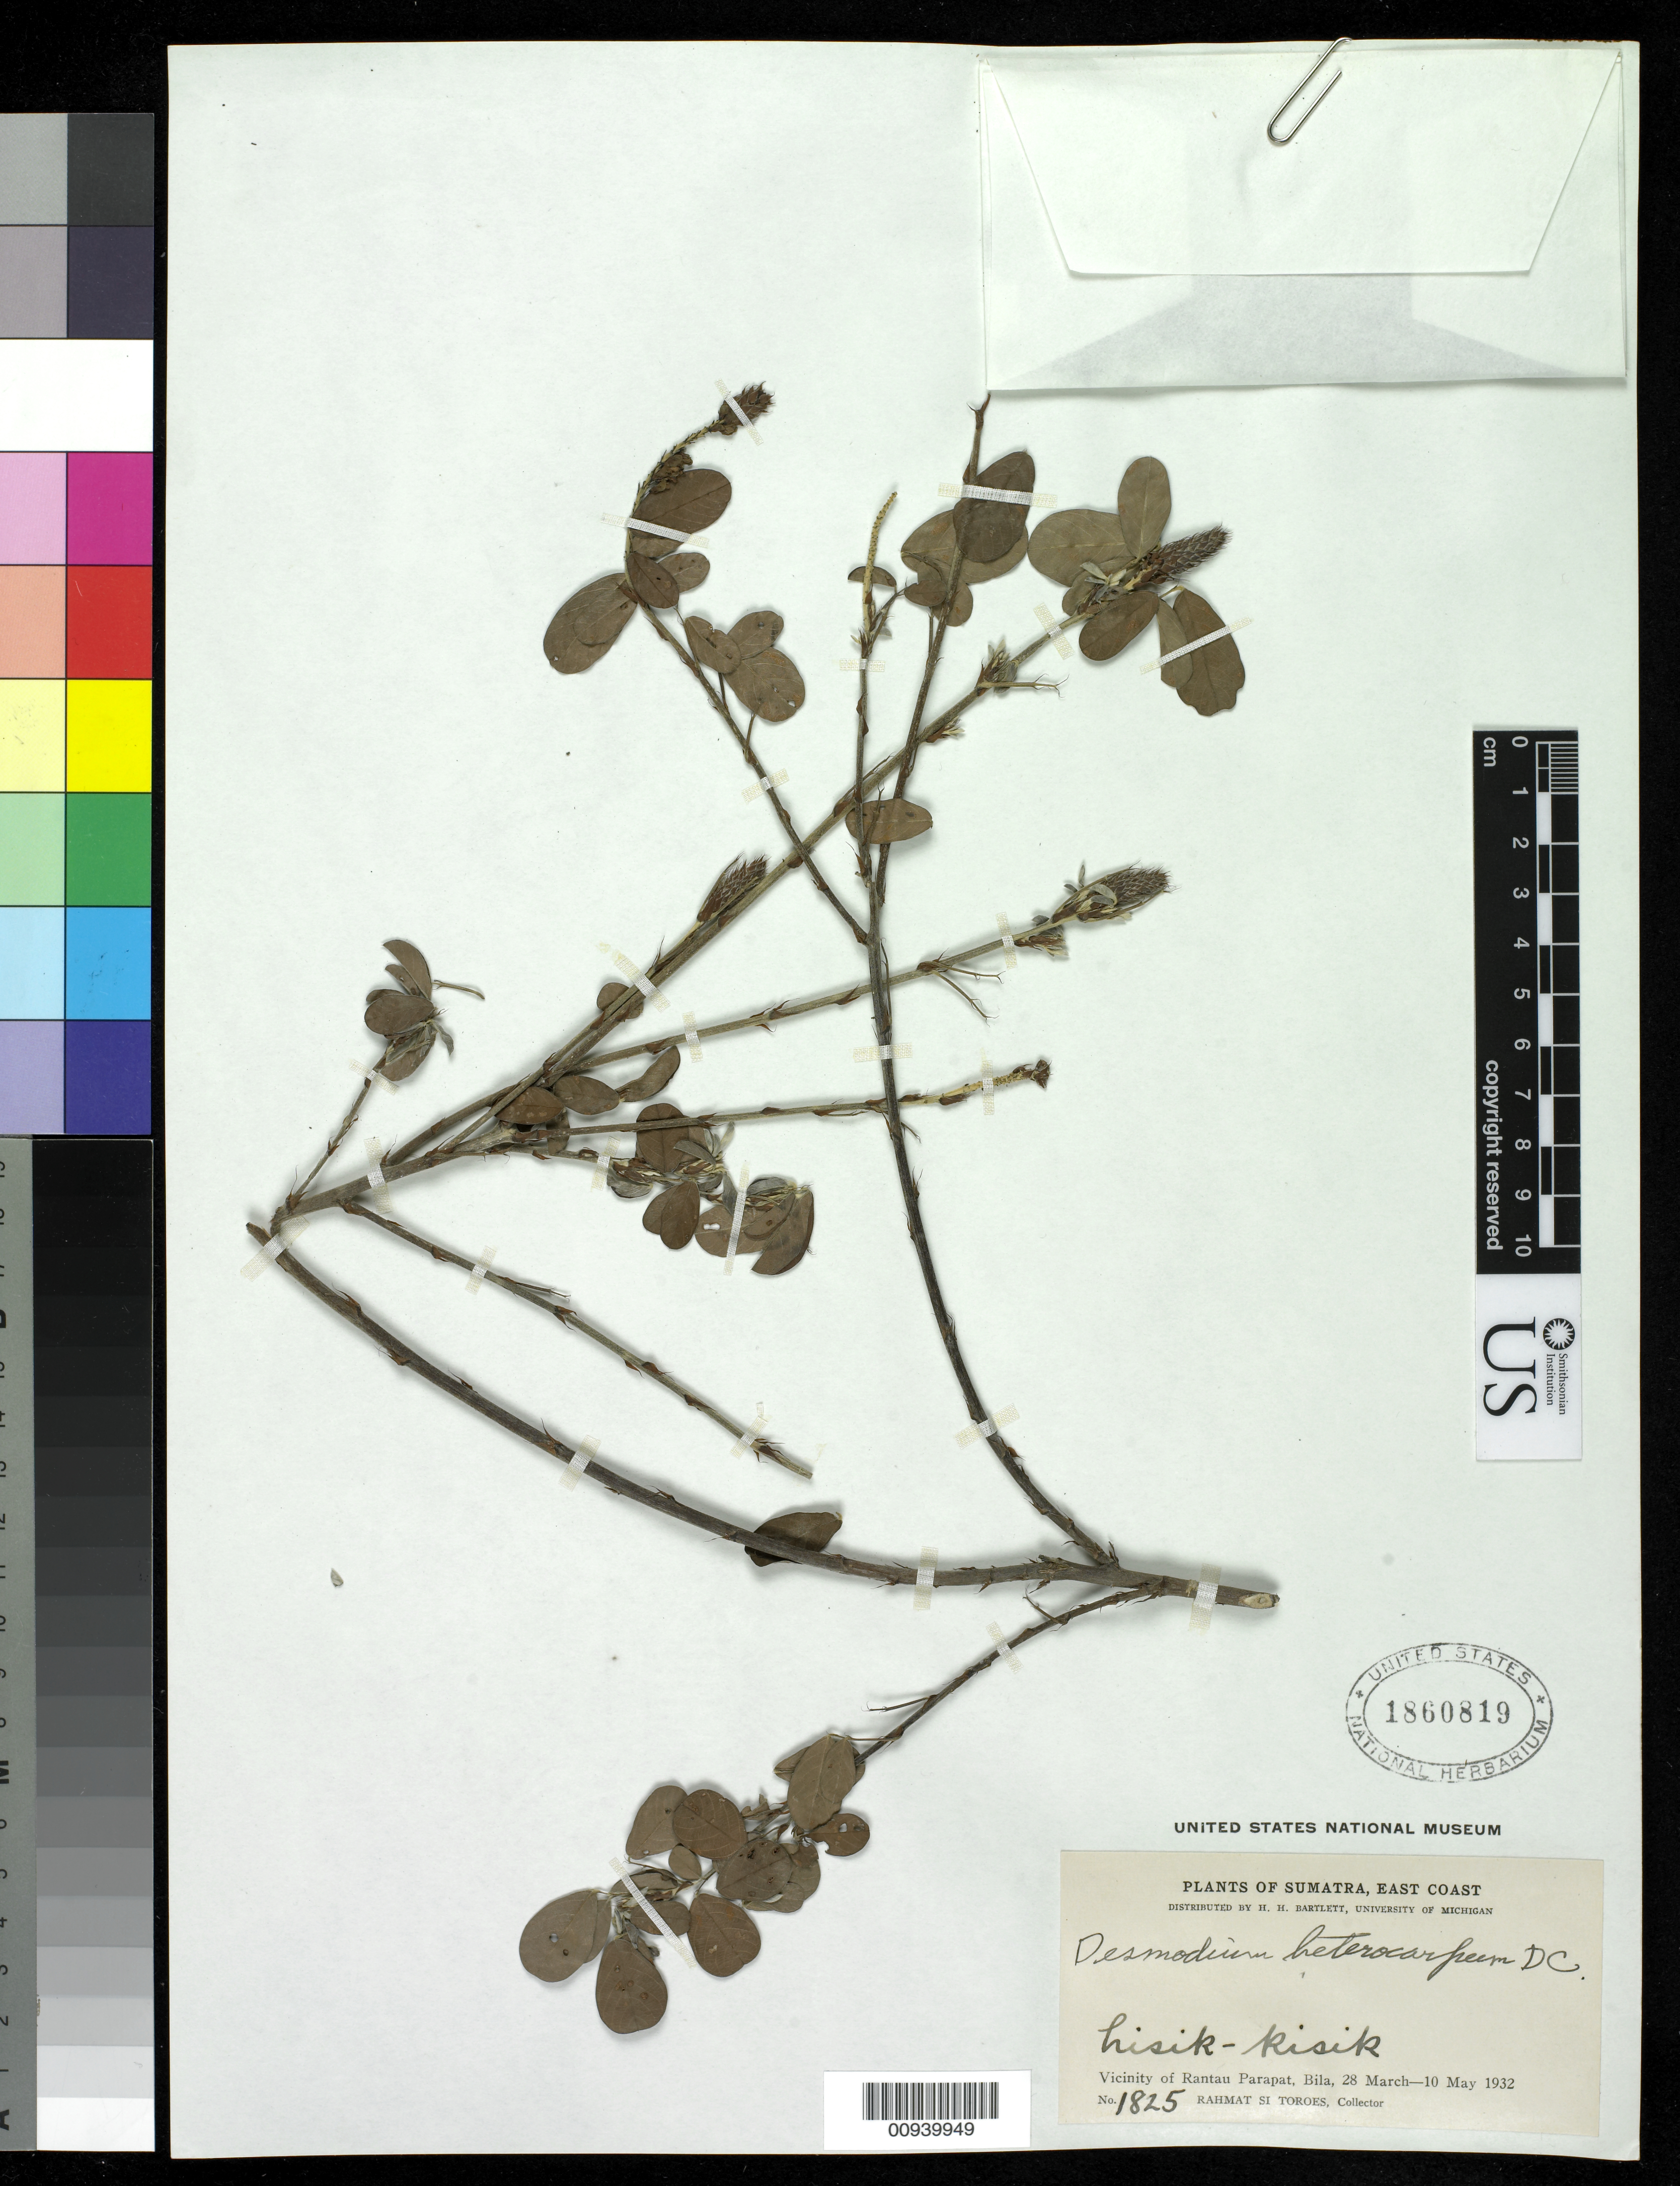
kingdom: Plantae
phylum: Tracheophyta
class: Magnoliopsida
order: Fabales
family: Fabaceae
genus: Grona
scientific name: Grona heterocarpos var. strigosa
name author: (Meeuwen) H. Ohashi & K. Ohashi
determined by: Strong, Mark T., (BOT), Smithsonian Institution - National Museum of Natural History (UNITED STATES)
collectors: Rahmat Si Boeea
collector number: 1825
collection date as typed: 28 Mar 1932 to 10 May 1932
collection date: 1932-03-28/1932-05-10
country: Indonesia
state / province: Sumatra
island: Sumatra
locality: (East Coast) Vicinity of Rantau Parapat, Bila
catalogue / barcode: US 1860819